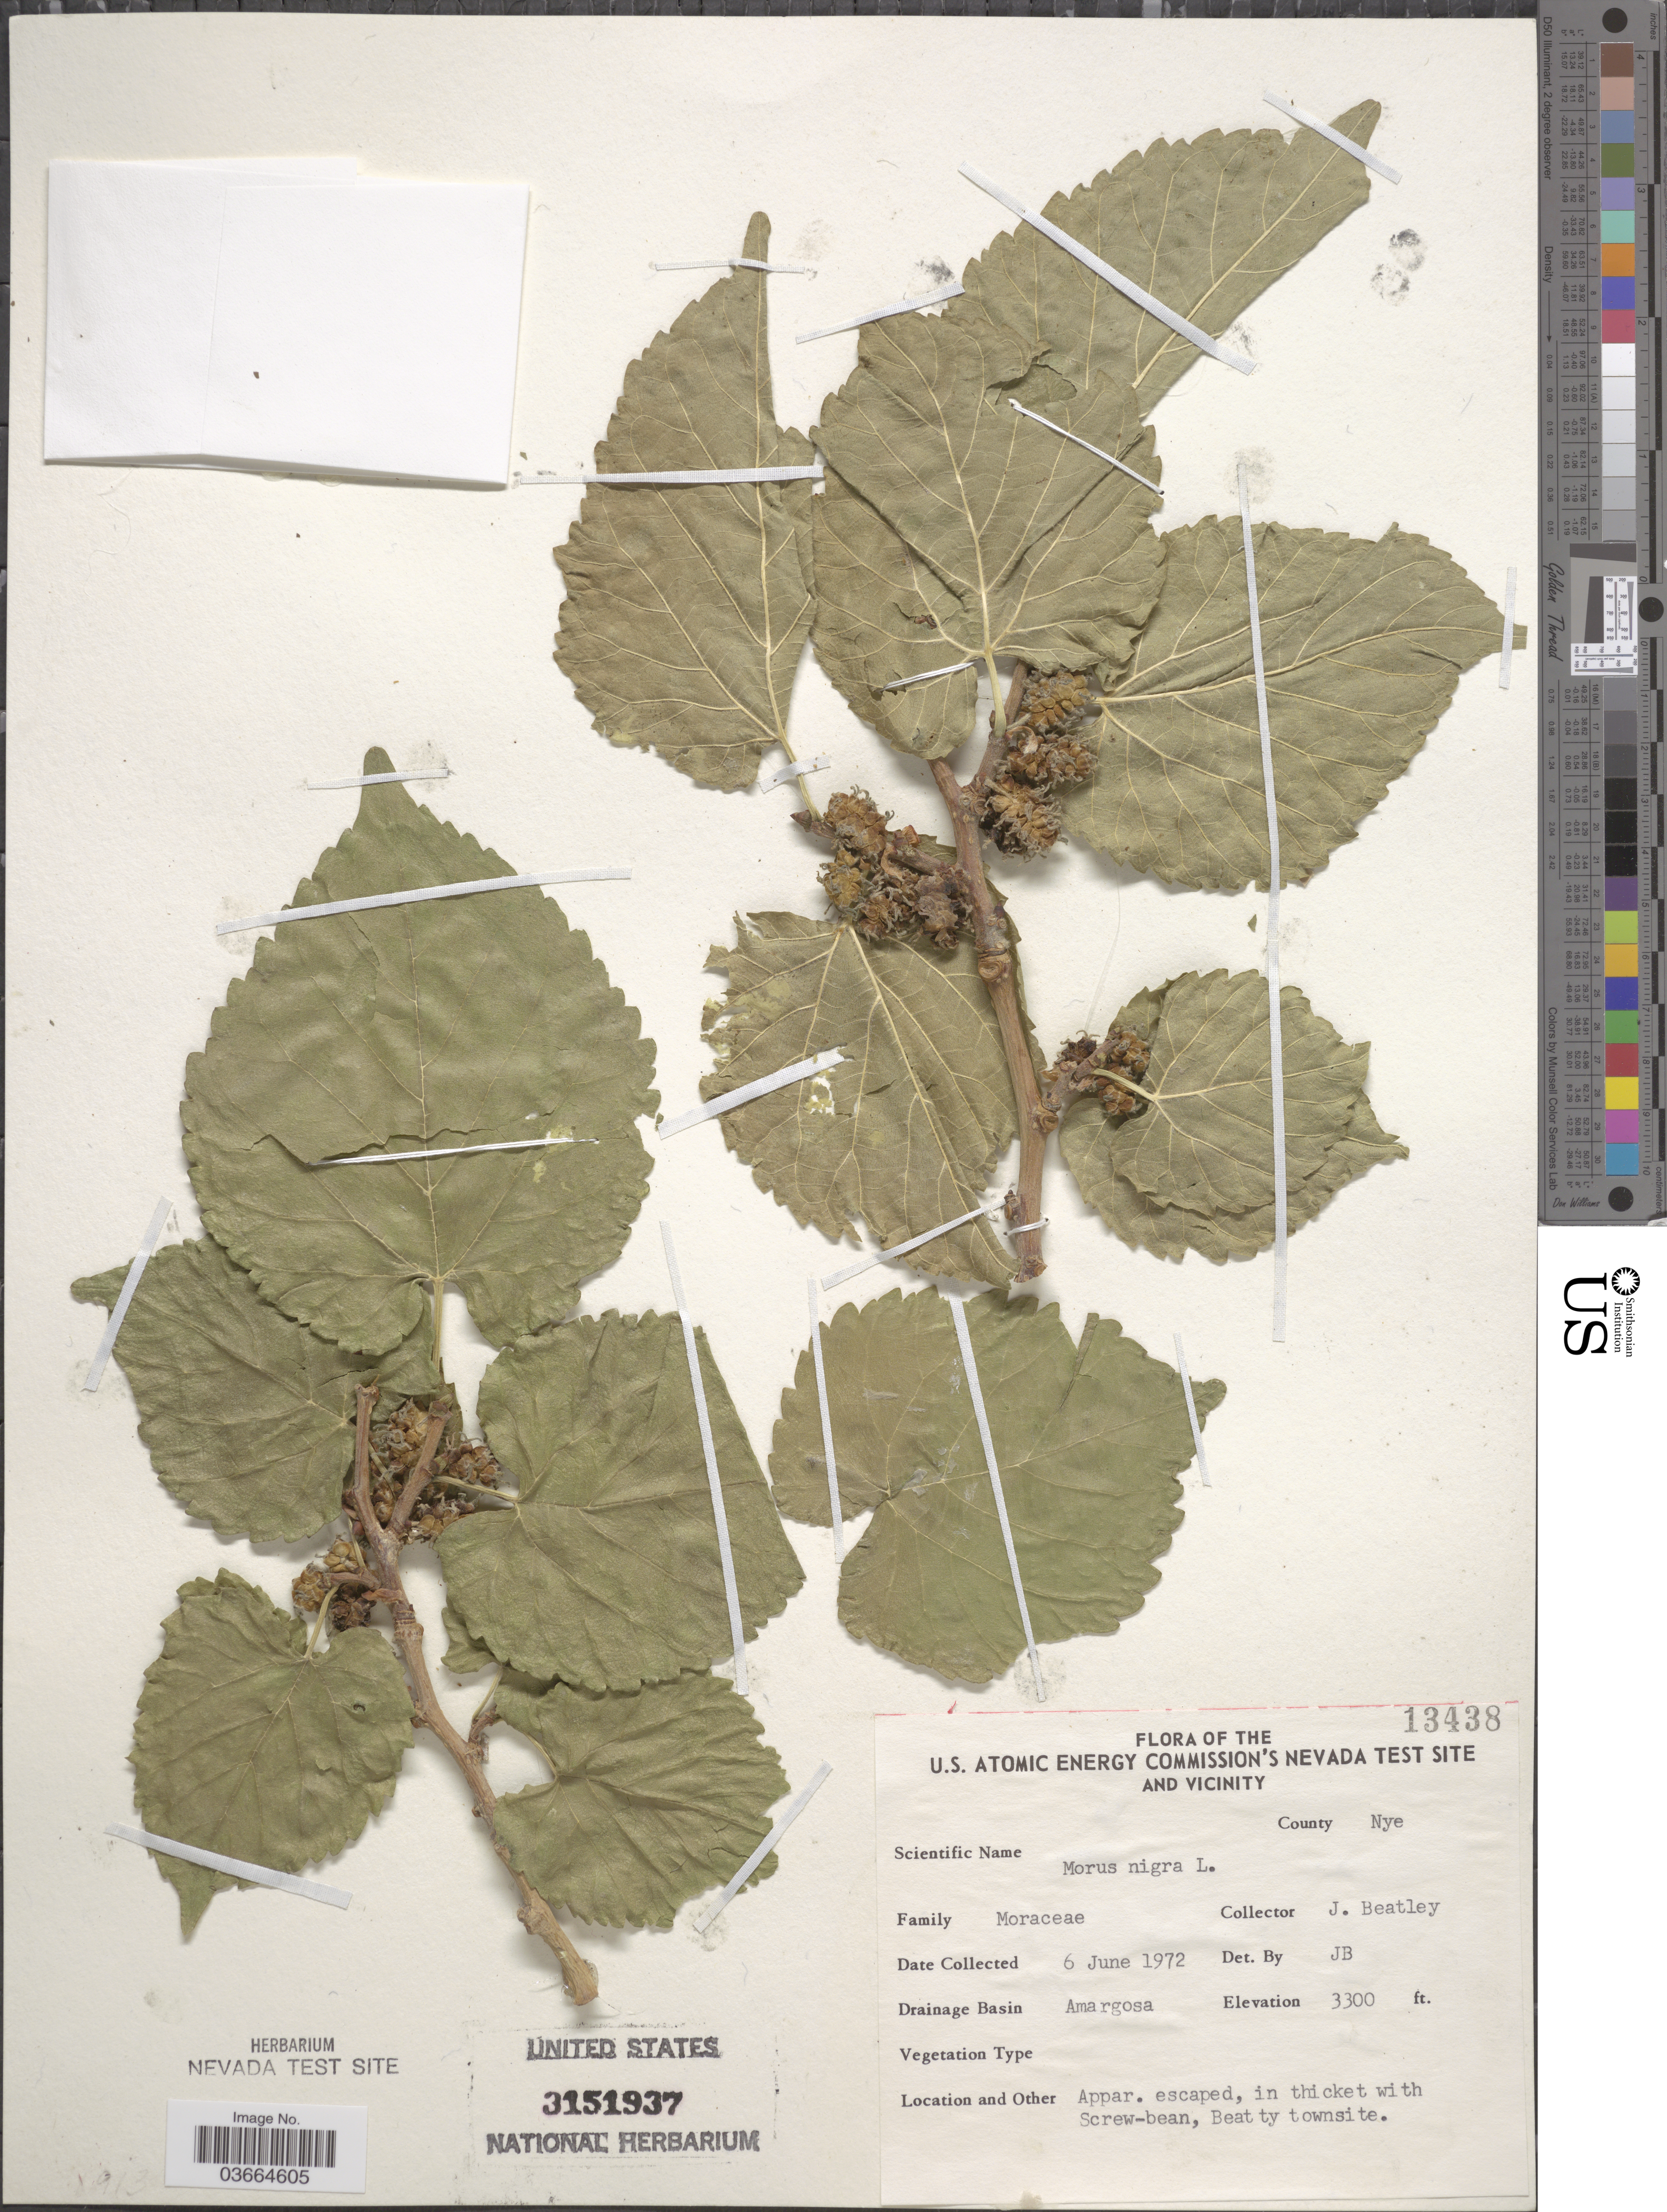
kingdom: Plantae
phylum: Tracheophyta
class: Magnoliopsida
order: Rosales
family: Moraceae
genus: Morus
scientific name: Morus nigra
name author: L.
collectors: J. C. Beatley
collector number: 13438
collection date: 1972-06-06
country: United States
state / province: Nevada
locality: U.S. Atomic Energy Commission's Nevada Test Site and Vicinity. County Nye. Drainage Basin Amargosa. Beat ty townsite.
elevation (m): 1006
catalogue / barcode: US 3151937